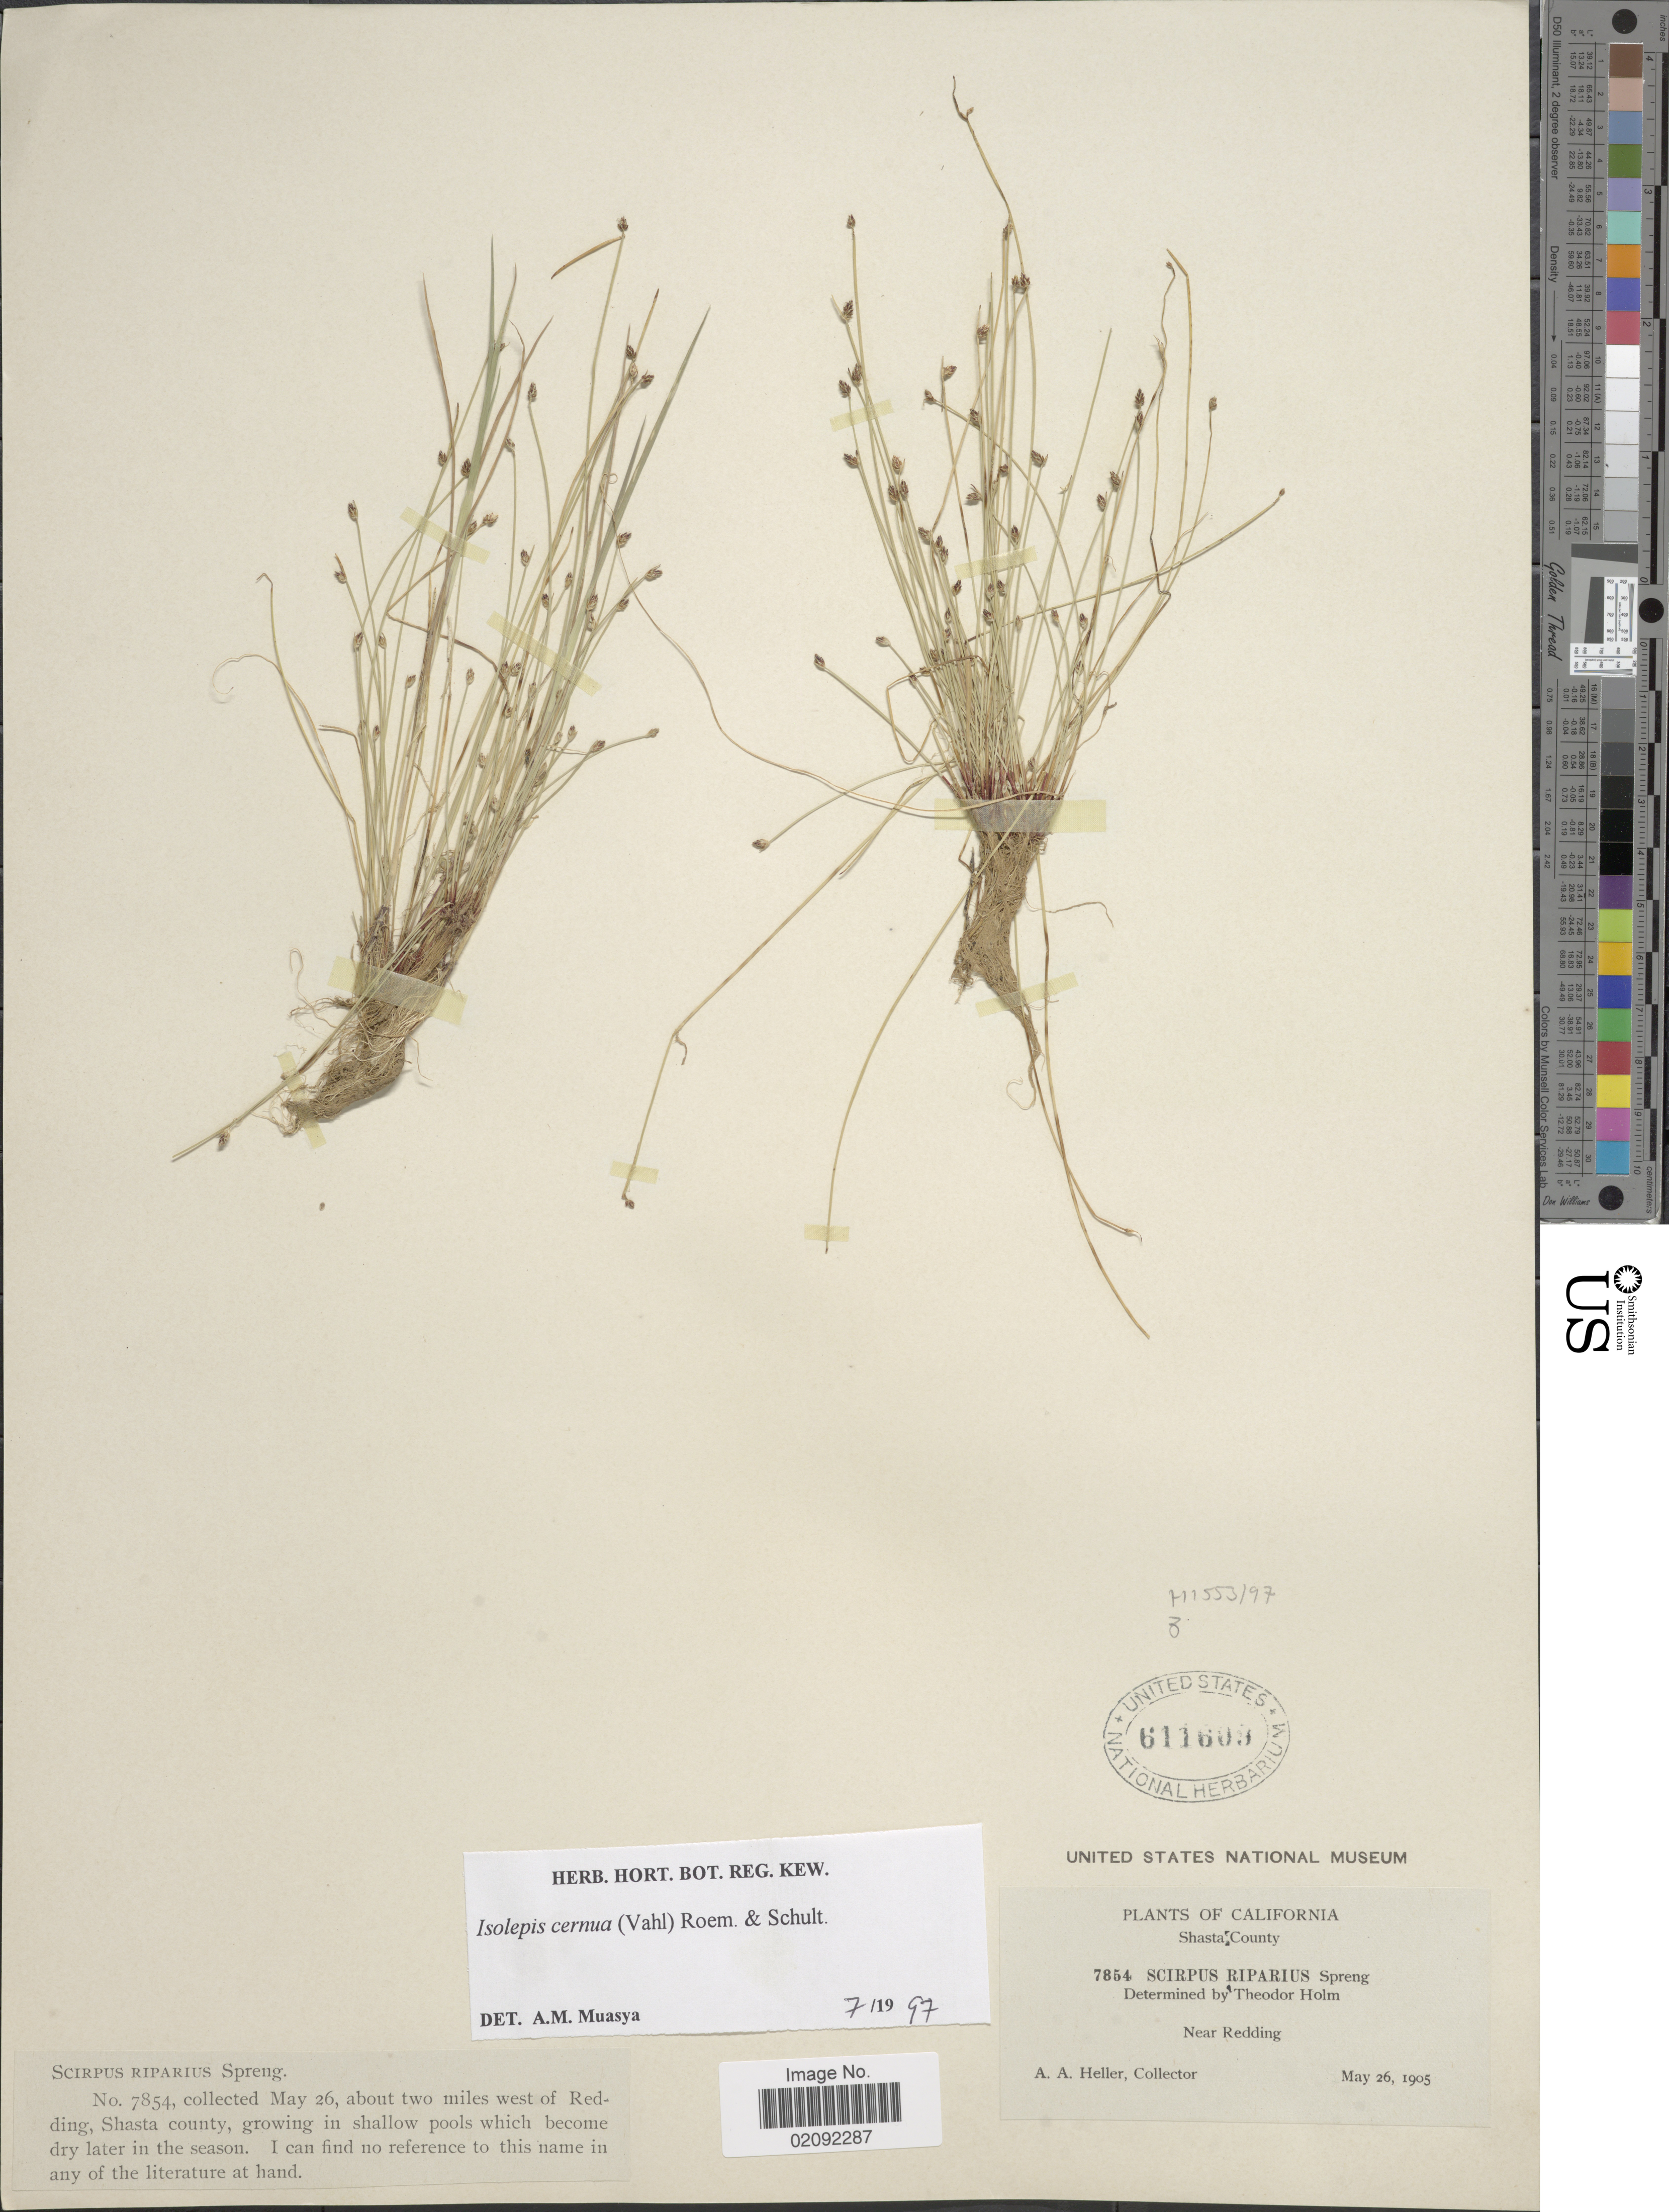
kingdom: Plantae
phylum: Tracheophyta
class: Liliopsida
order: Poales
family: Cyperaceae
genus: Isolepis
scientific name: Isolepis cernua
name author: (Vahl) Roem. & Schult.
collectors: A. A. Heller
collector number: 7854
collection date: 1905-05-26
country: United States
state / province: California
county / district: Shasta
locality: Shasta County, Near Redding, about two miles west of Redding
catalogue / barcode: US 611609